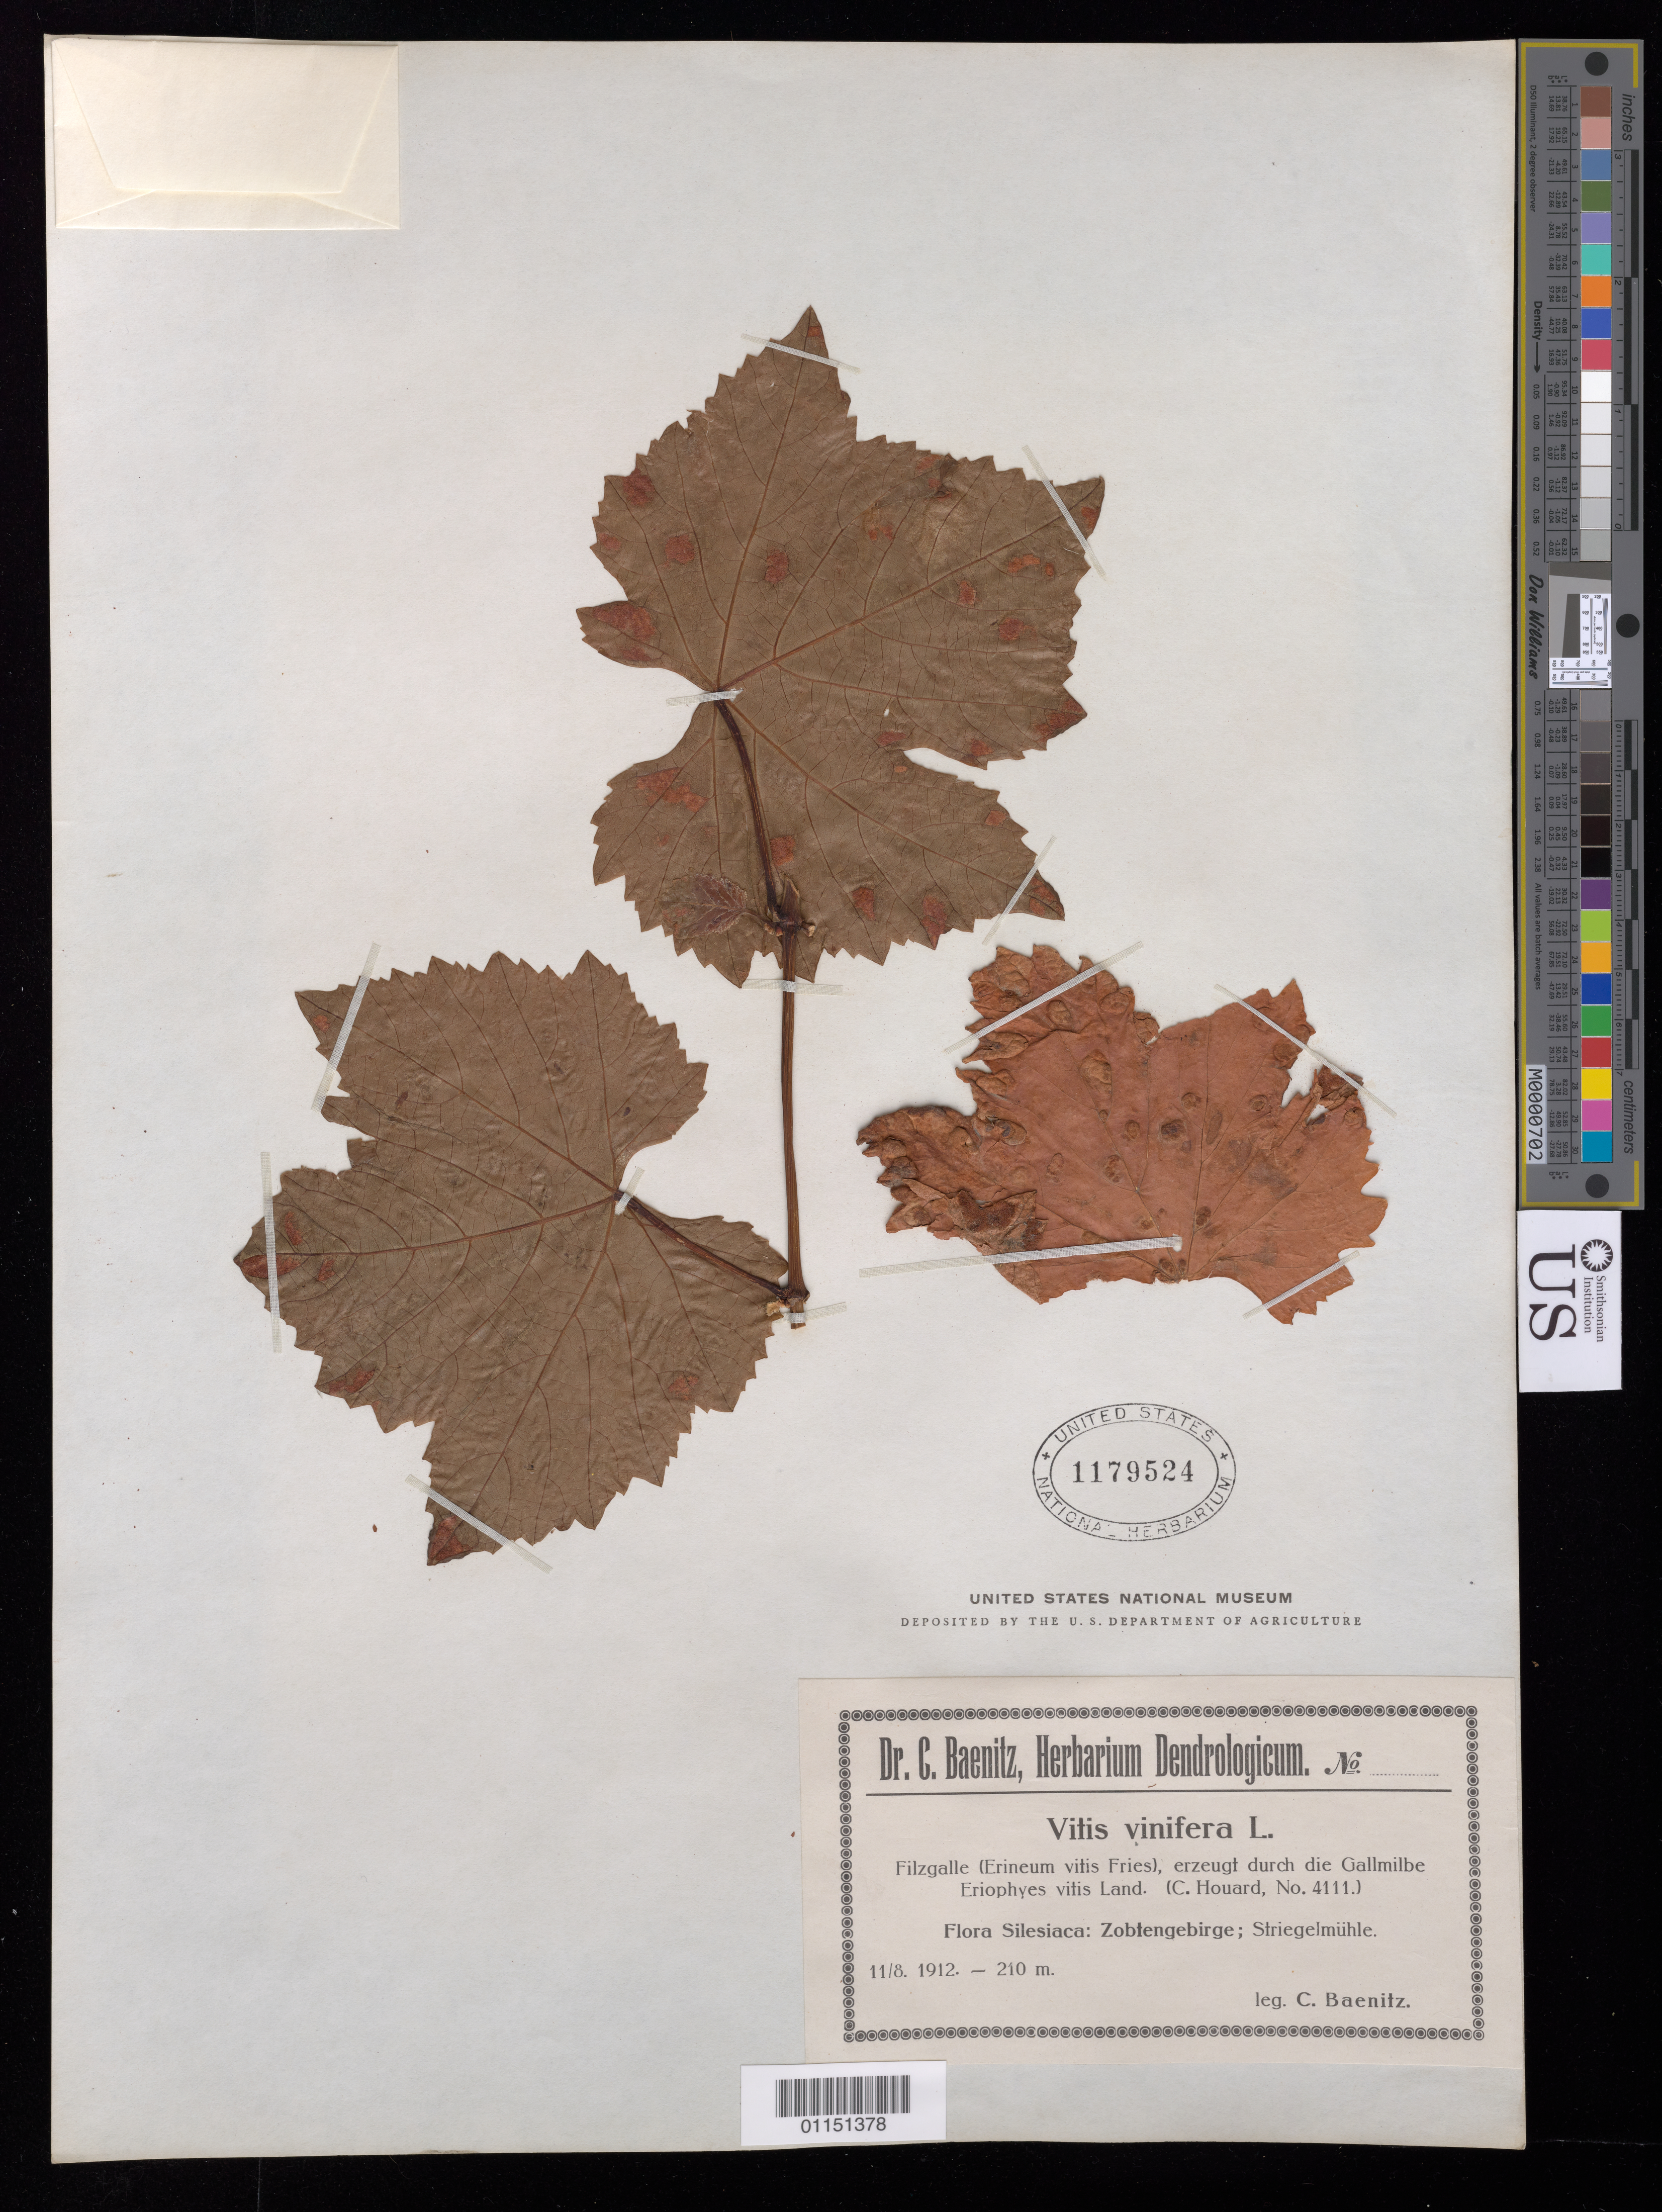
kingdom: Plantae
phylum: Tracheophyta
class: Magnoliopsida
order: Vitales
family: Vitaceae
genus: Vitis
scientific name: Vitis vinifera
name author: L.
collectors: C. G. Baenitz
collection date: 1912-08-11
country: Poland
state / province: Slaskie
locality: Zobtengebirge; Striegelmuhle.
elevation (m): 210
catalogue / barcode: US 1179524